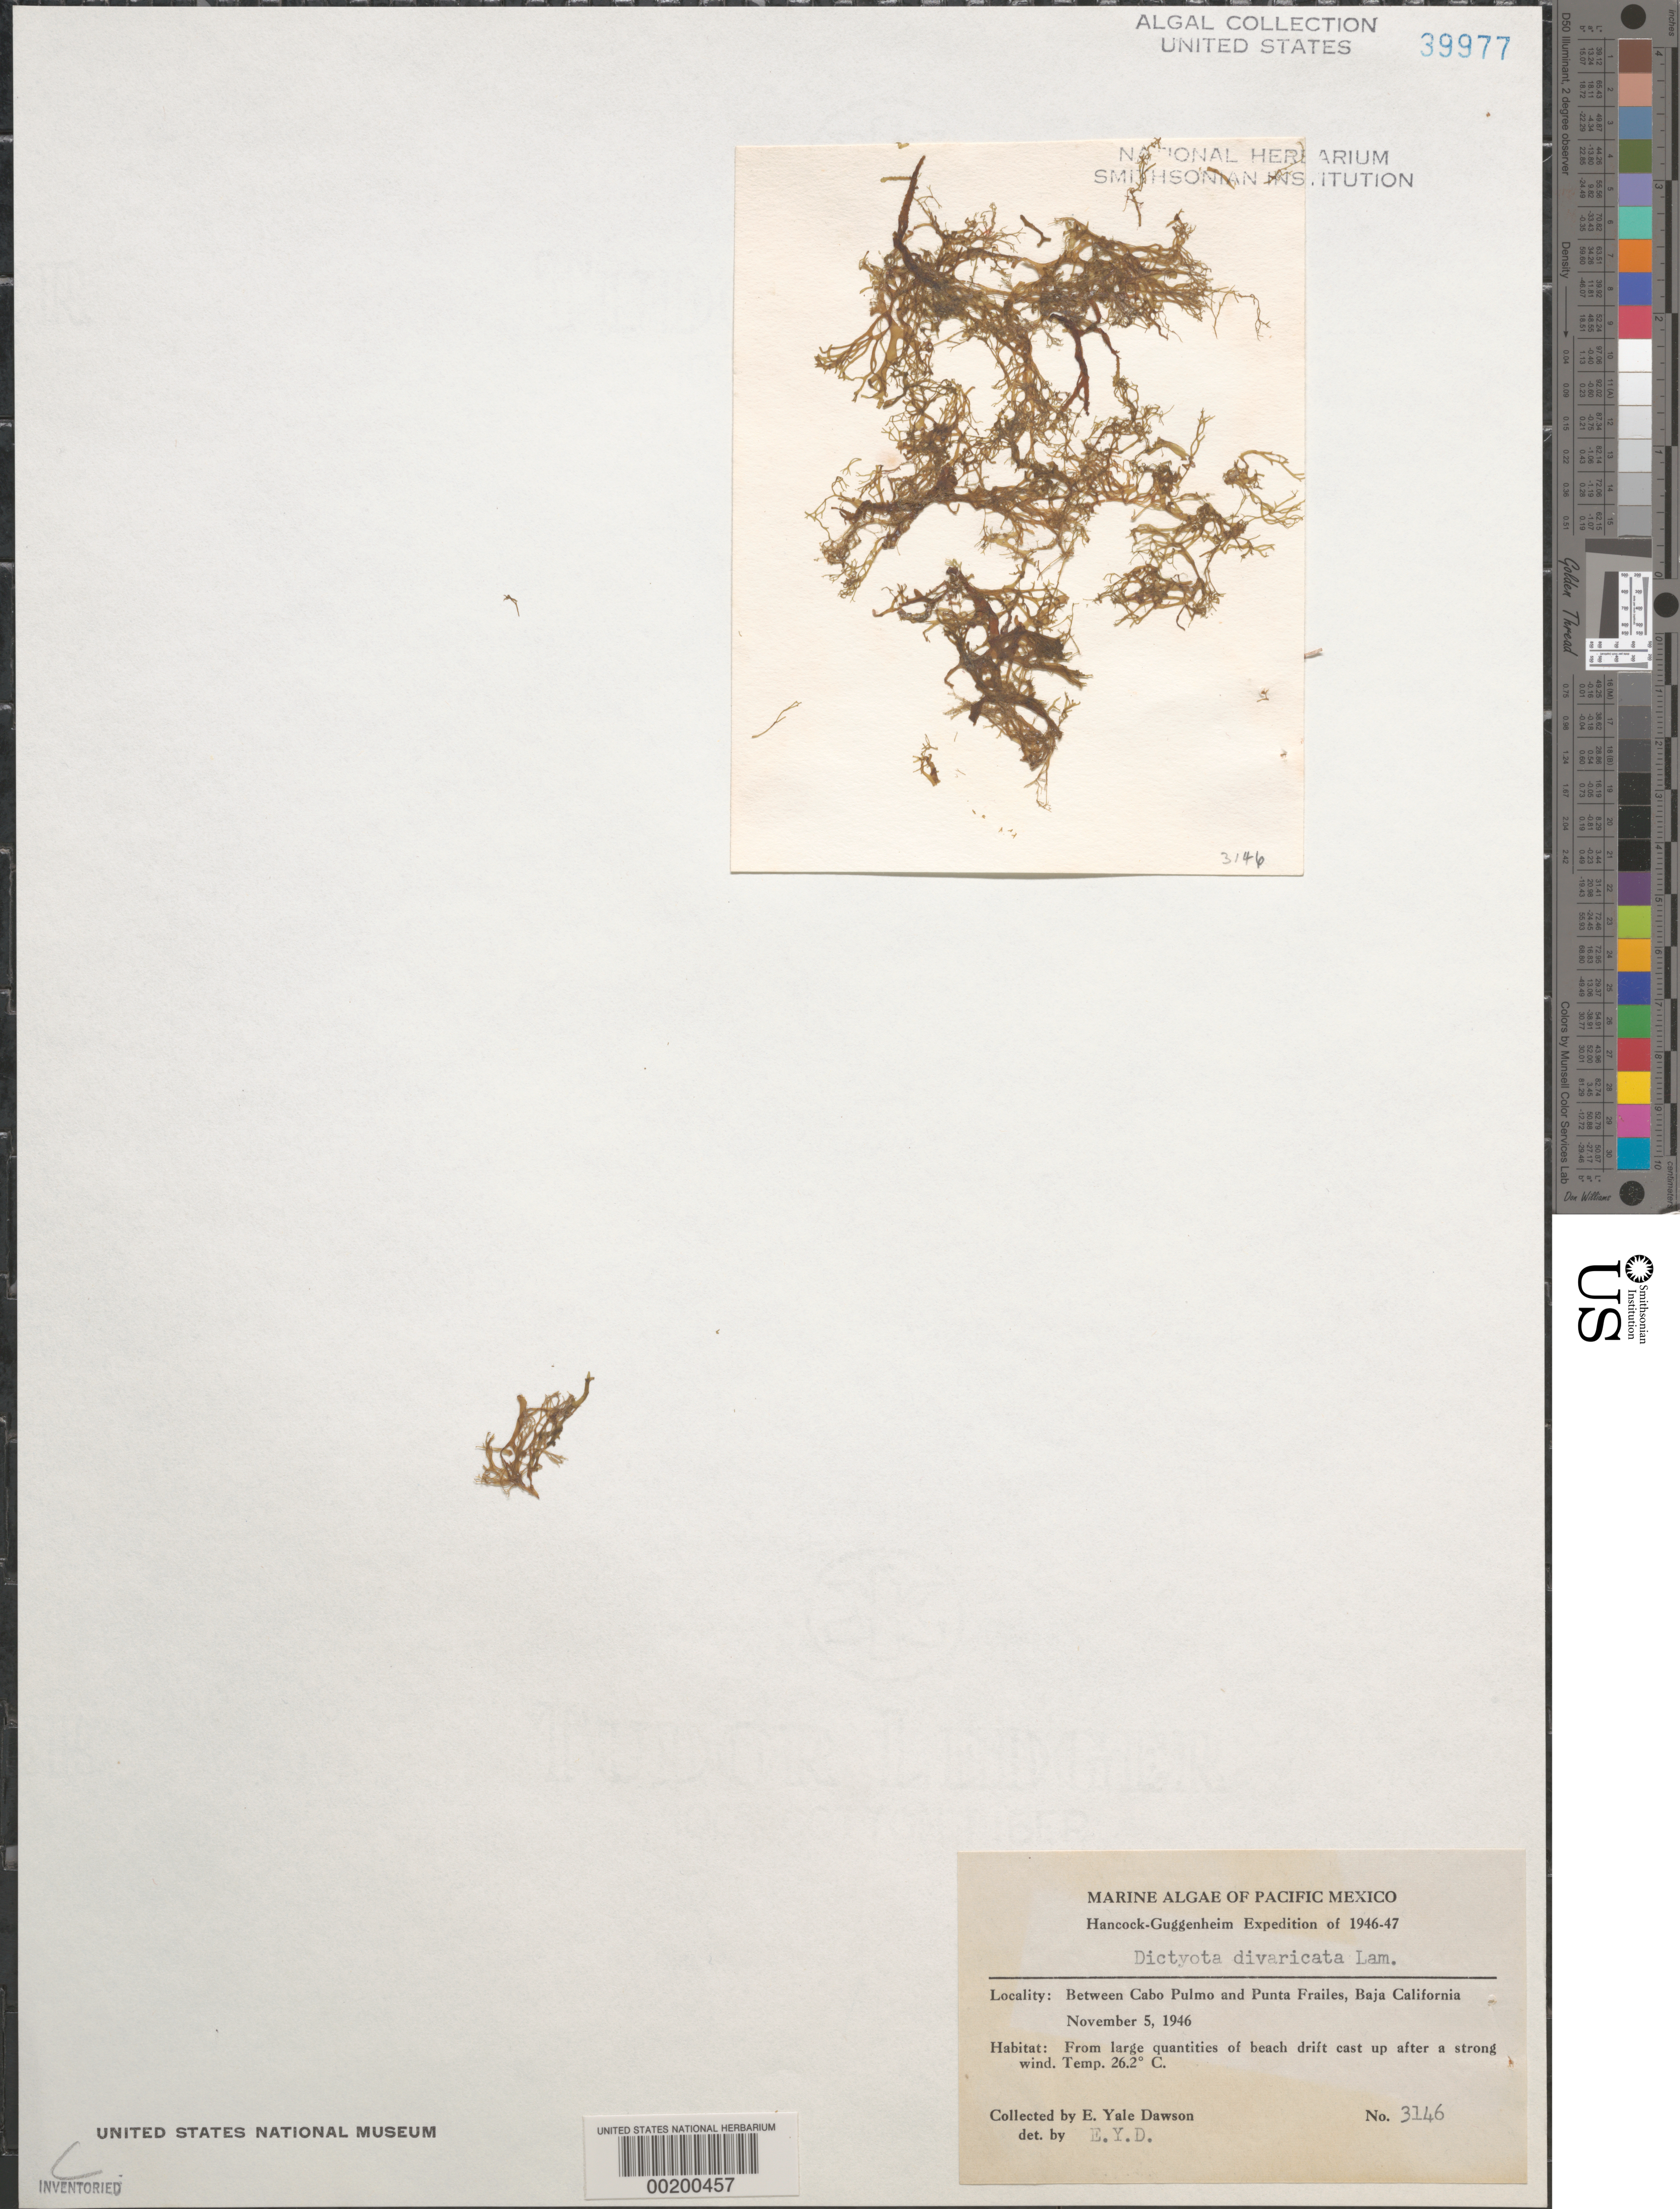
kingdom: Chromista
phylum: Ochrophyta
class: Phaeophyceae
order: Dictyotales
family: Dictyotaceae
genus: Dictyota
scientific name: Dictyota divaricata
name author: J.V.Lamouroux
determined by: Dawson, E. Y.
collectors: E. Y. Dawson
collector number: EYD 3146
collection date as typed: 05 Nov 1946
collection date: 1946-11-05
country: Mexico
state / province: Baja California Sur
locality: Between Cabo Pulmo and Punta Frailes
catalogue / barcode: US 39977